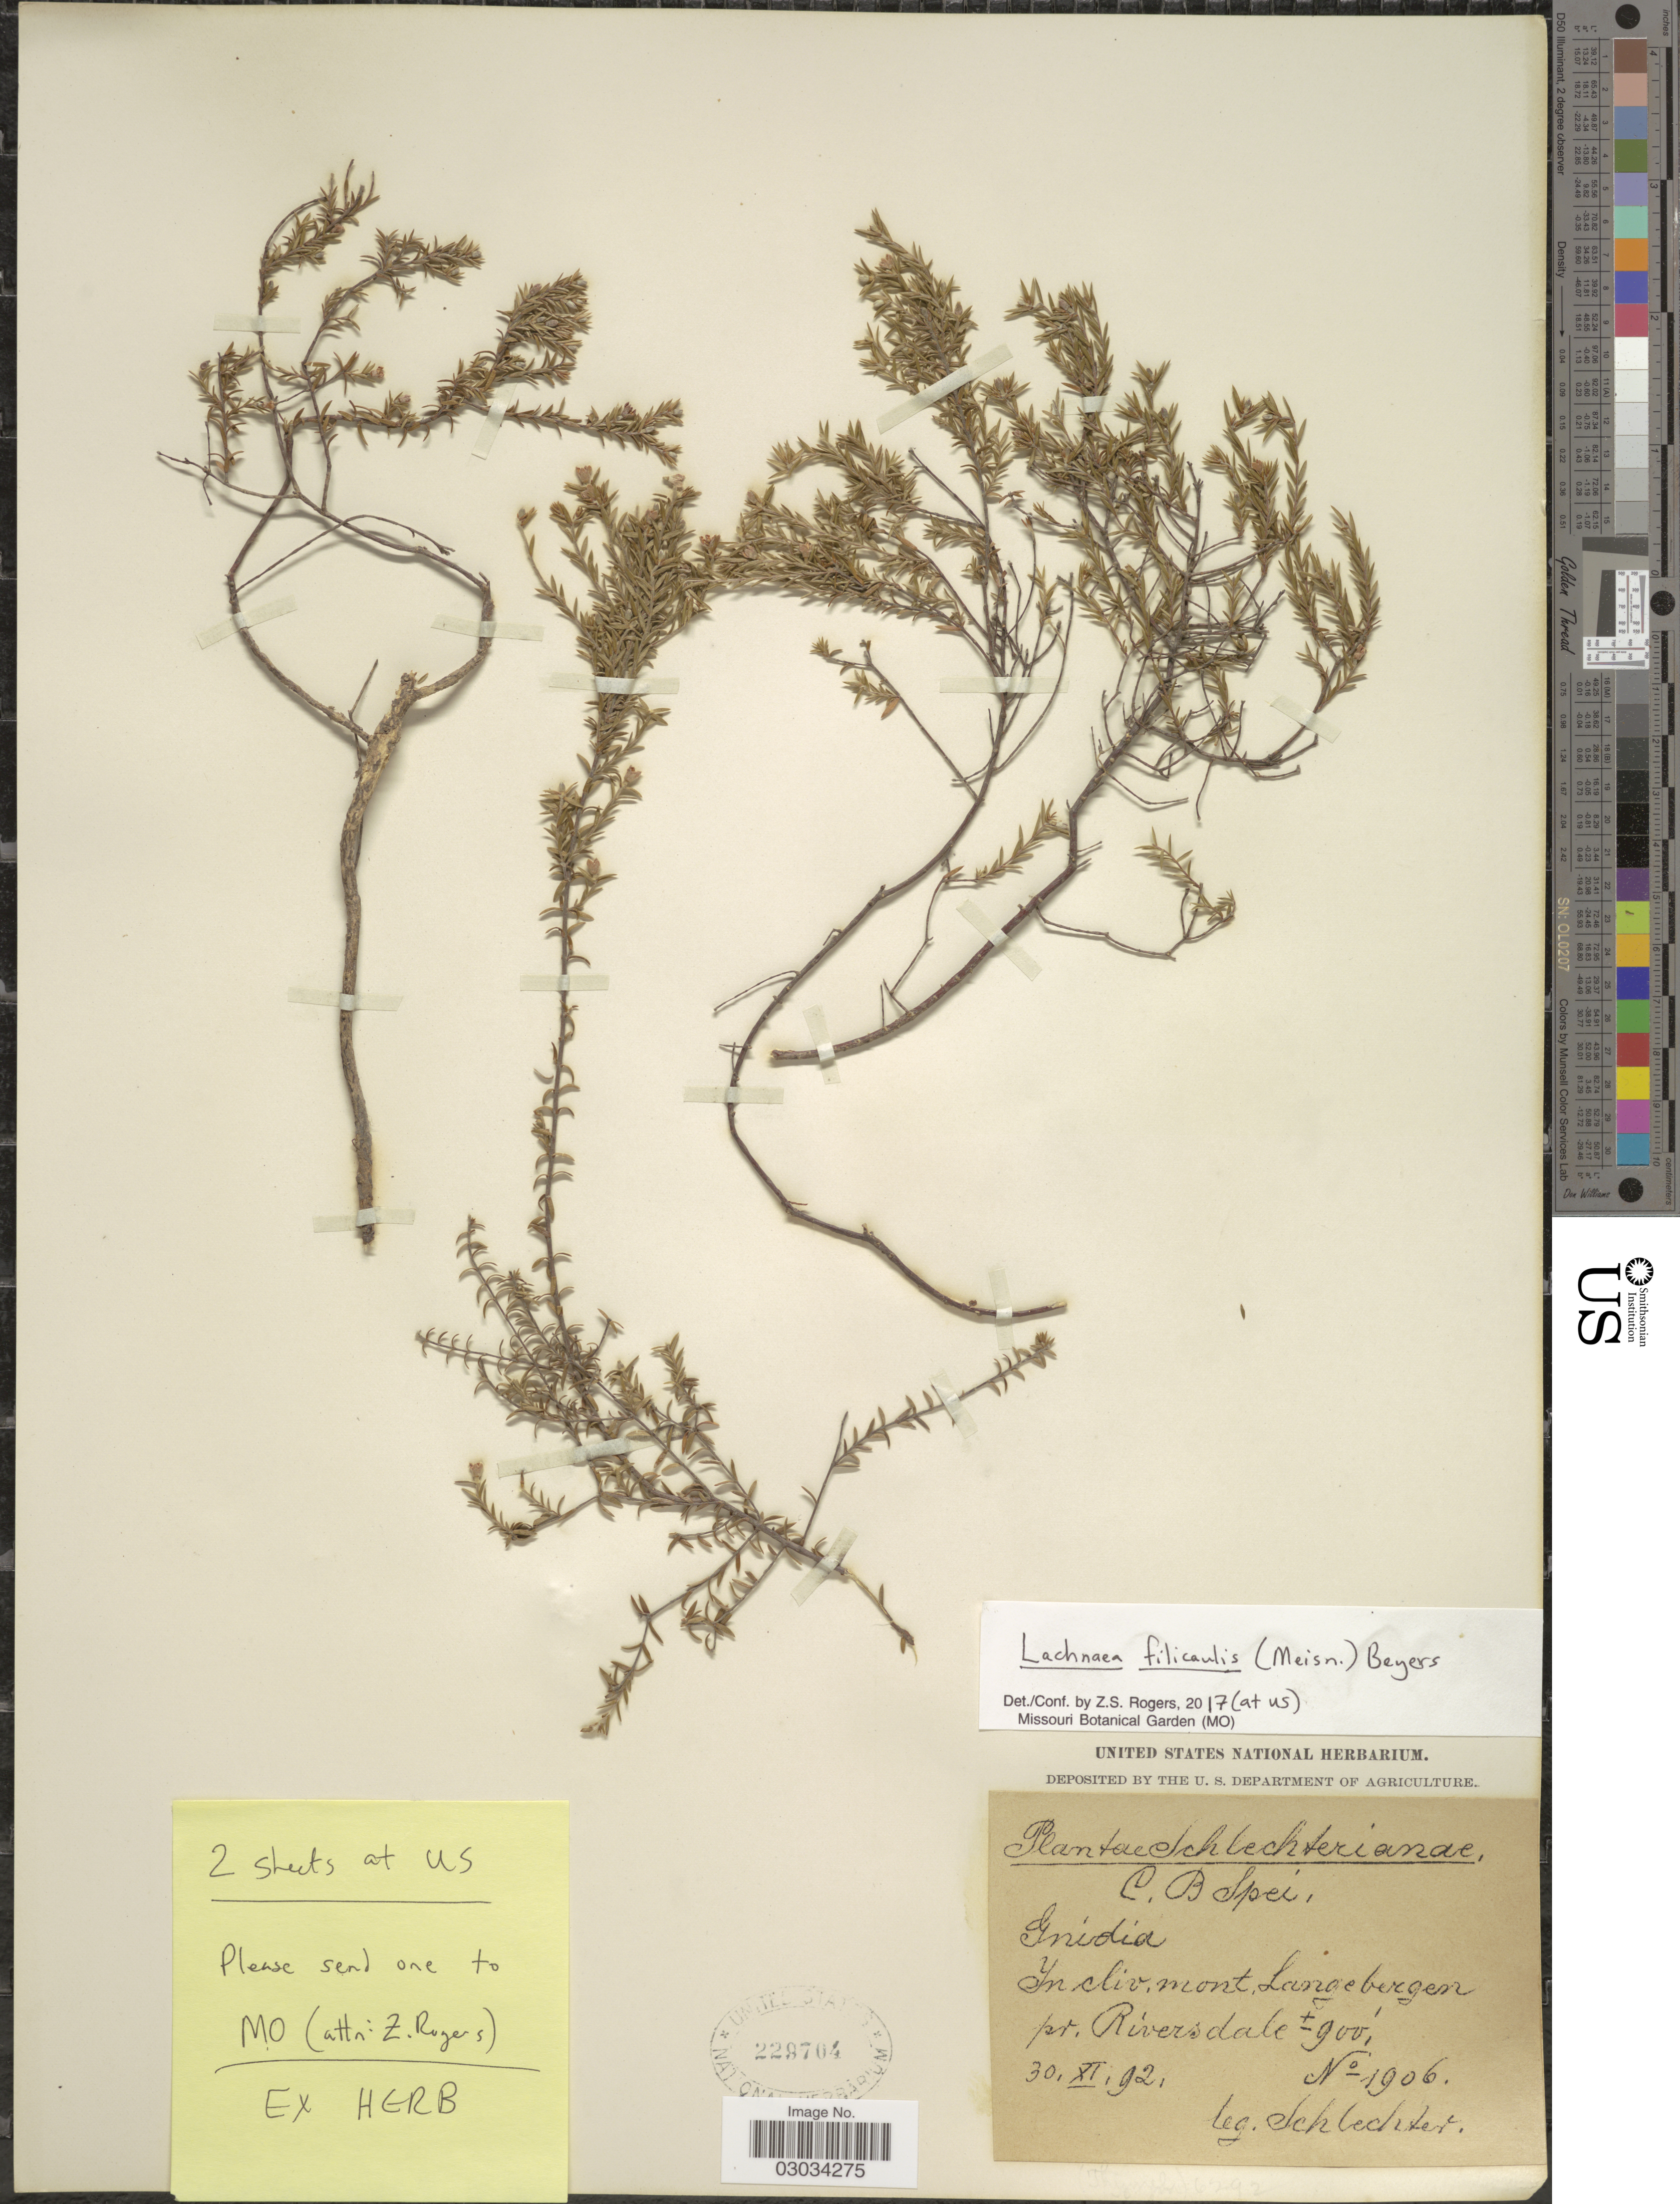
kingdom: Plantae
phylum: Tracheophyta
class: Magnoliopsida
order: Malvales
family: Thymelaeaceae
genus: Lachnaea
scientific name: Lachnaea filicaulis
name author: (Meisn.) Beyers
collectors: Schlechter, --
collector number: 1906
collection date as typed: Transcribed d/m/y: 30/11/92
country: South Africa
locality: In cliv. mont. Langebergen pr. Riversdale.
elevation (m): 274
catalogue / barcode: US 229704